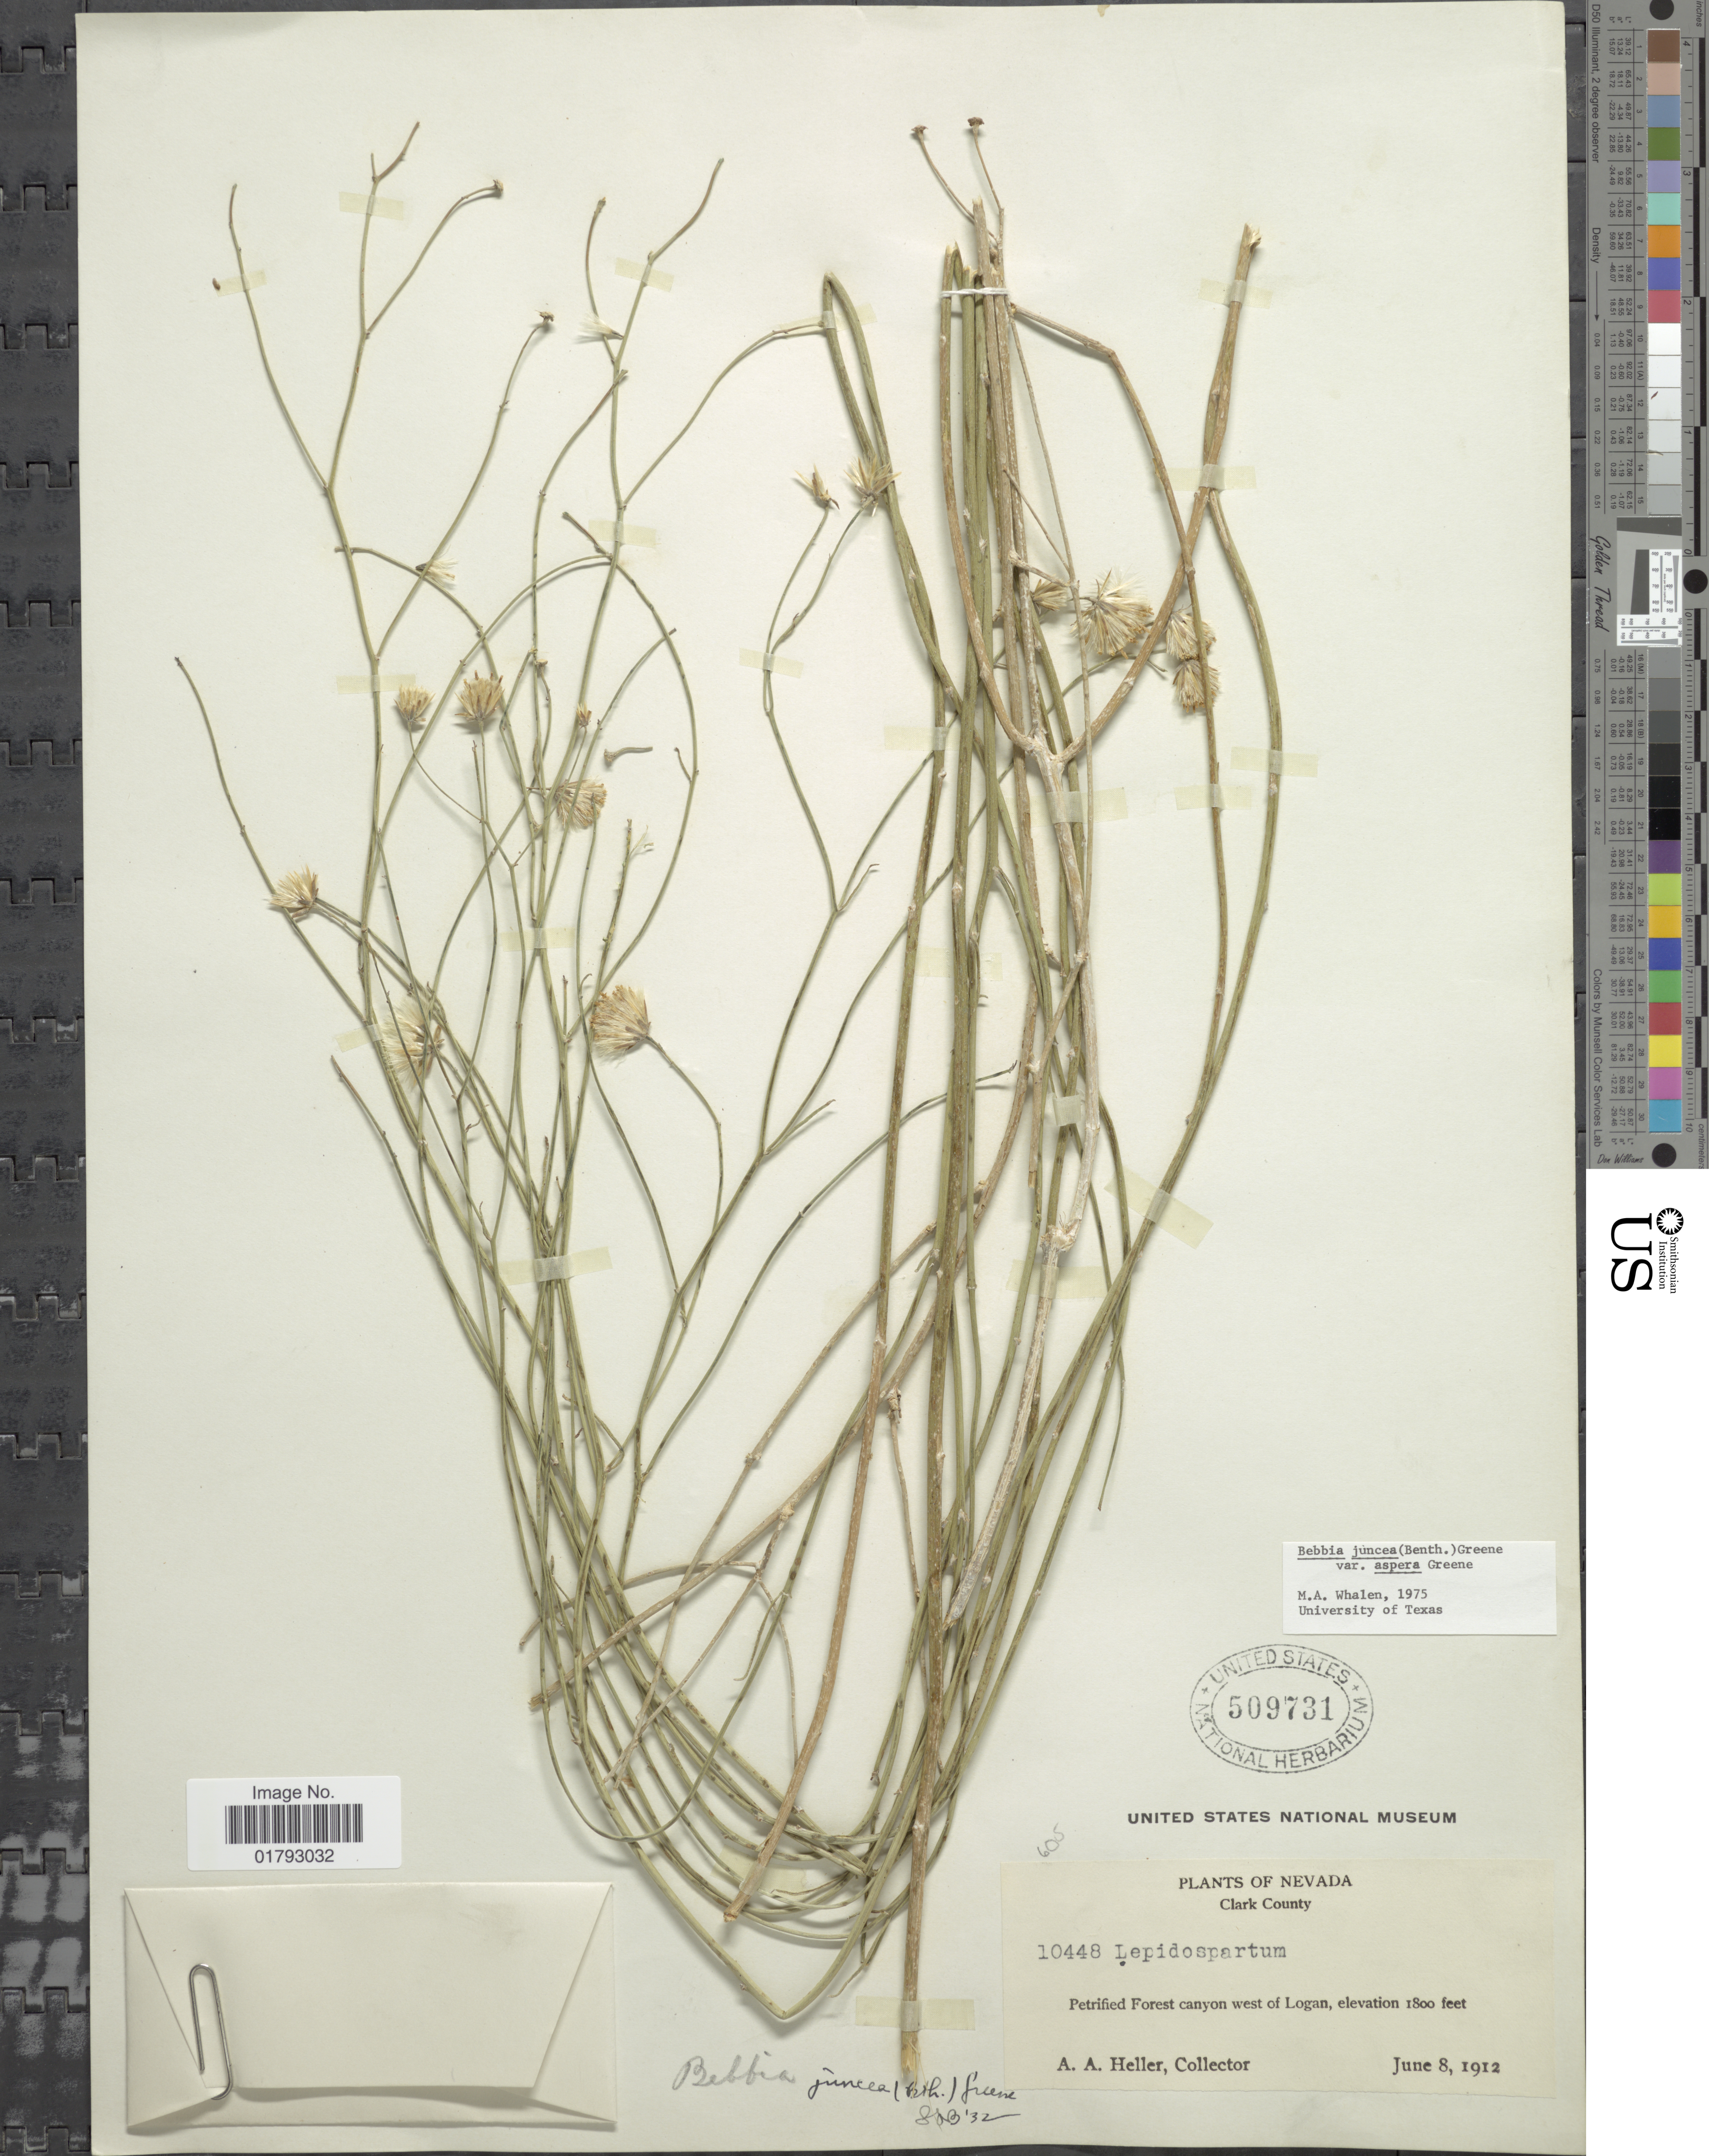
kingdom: Plantae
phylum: Tracheophyta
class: Magnoliopsida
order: Asterales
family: Asteraceae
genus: Bebbia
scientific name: Bebbia juncea var. aspera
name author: Greene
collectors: A. A. Heller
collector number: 10448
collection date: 1912-06-08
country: United States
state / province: Nevada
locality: Clark County. Petrified Forest canyon west of Logan.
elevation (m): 549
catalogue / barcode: US 509731